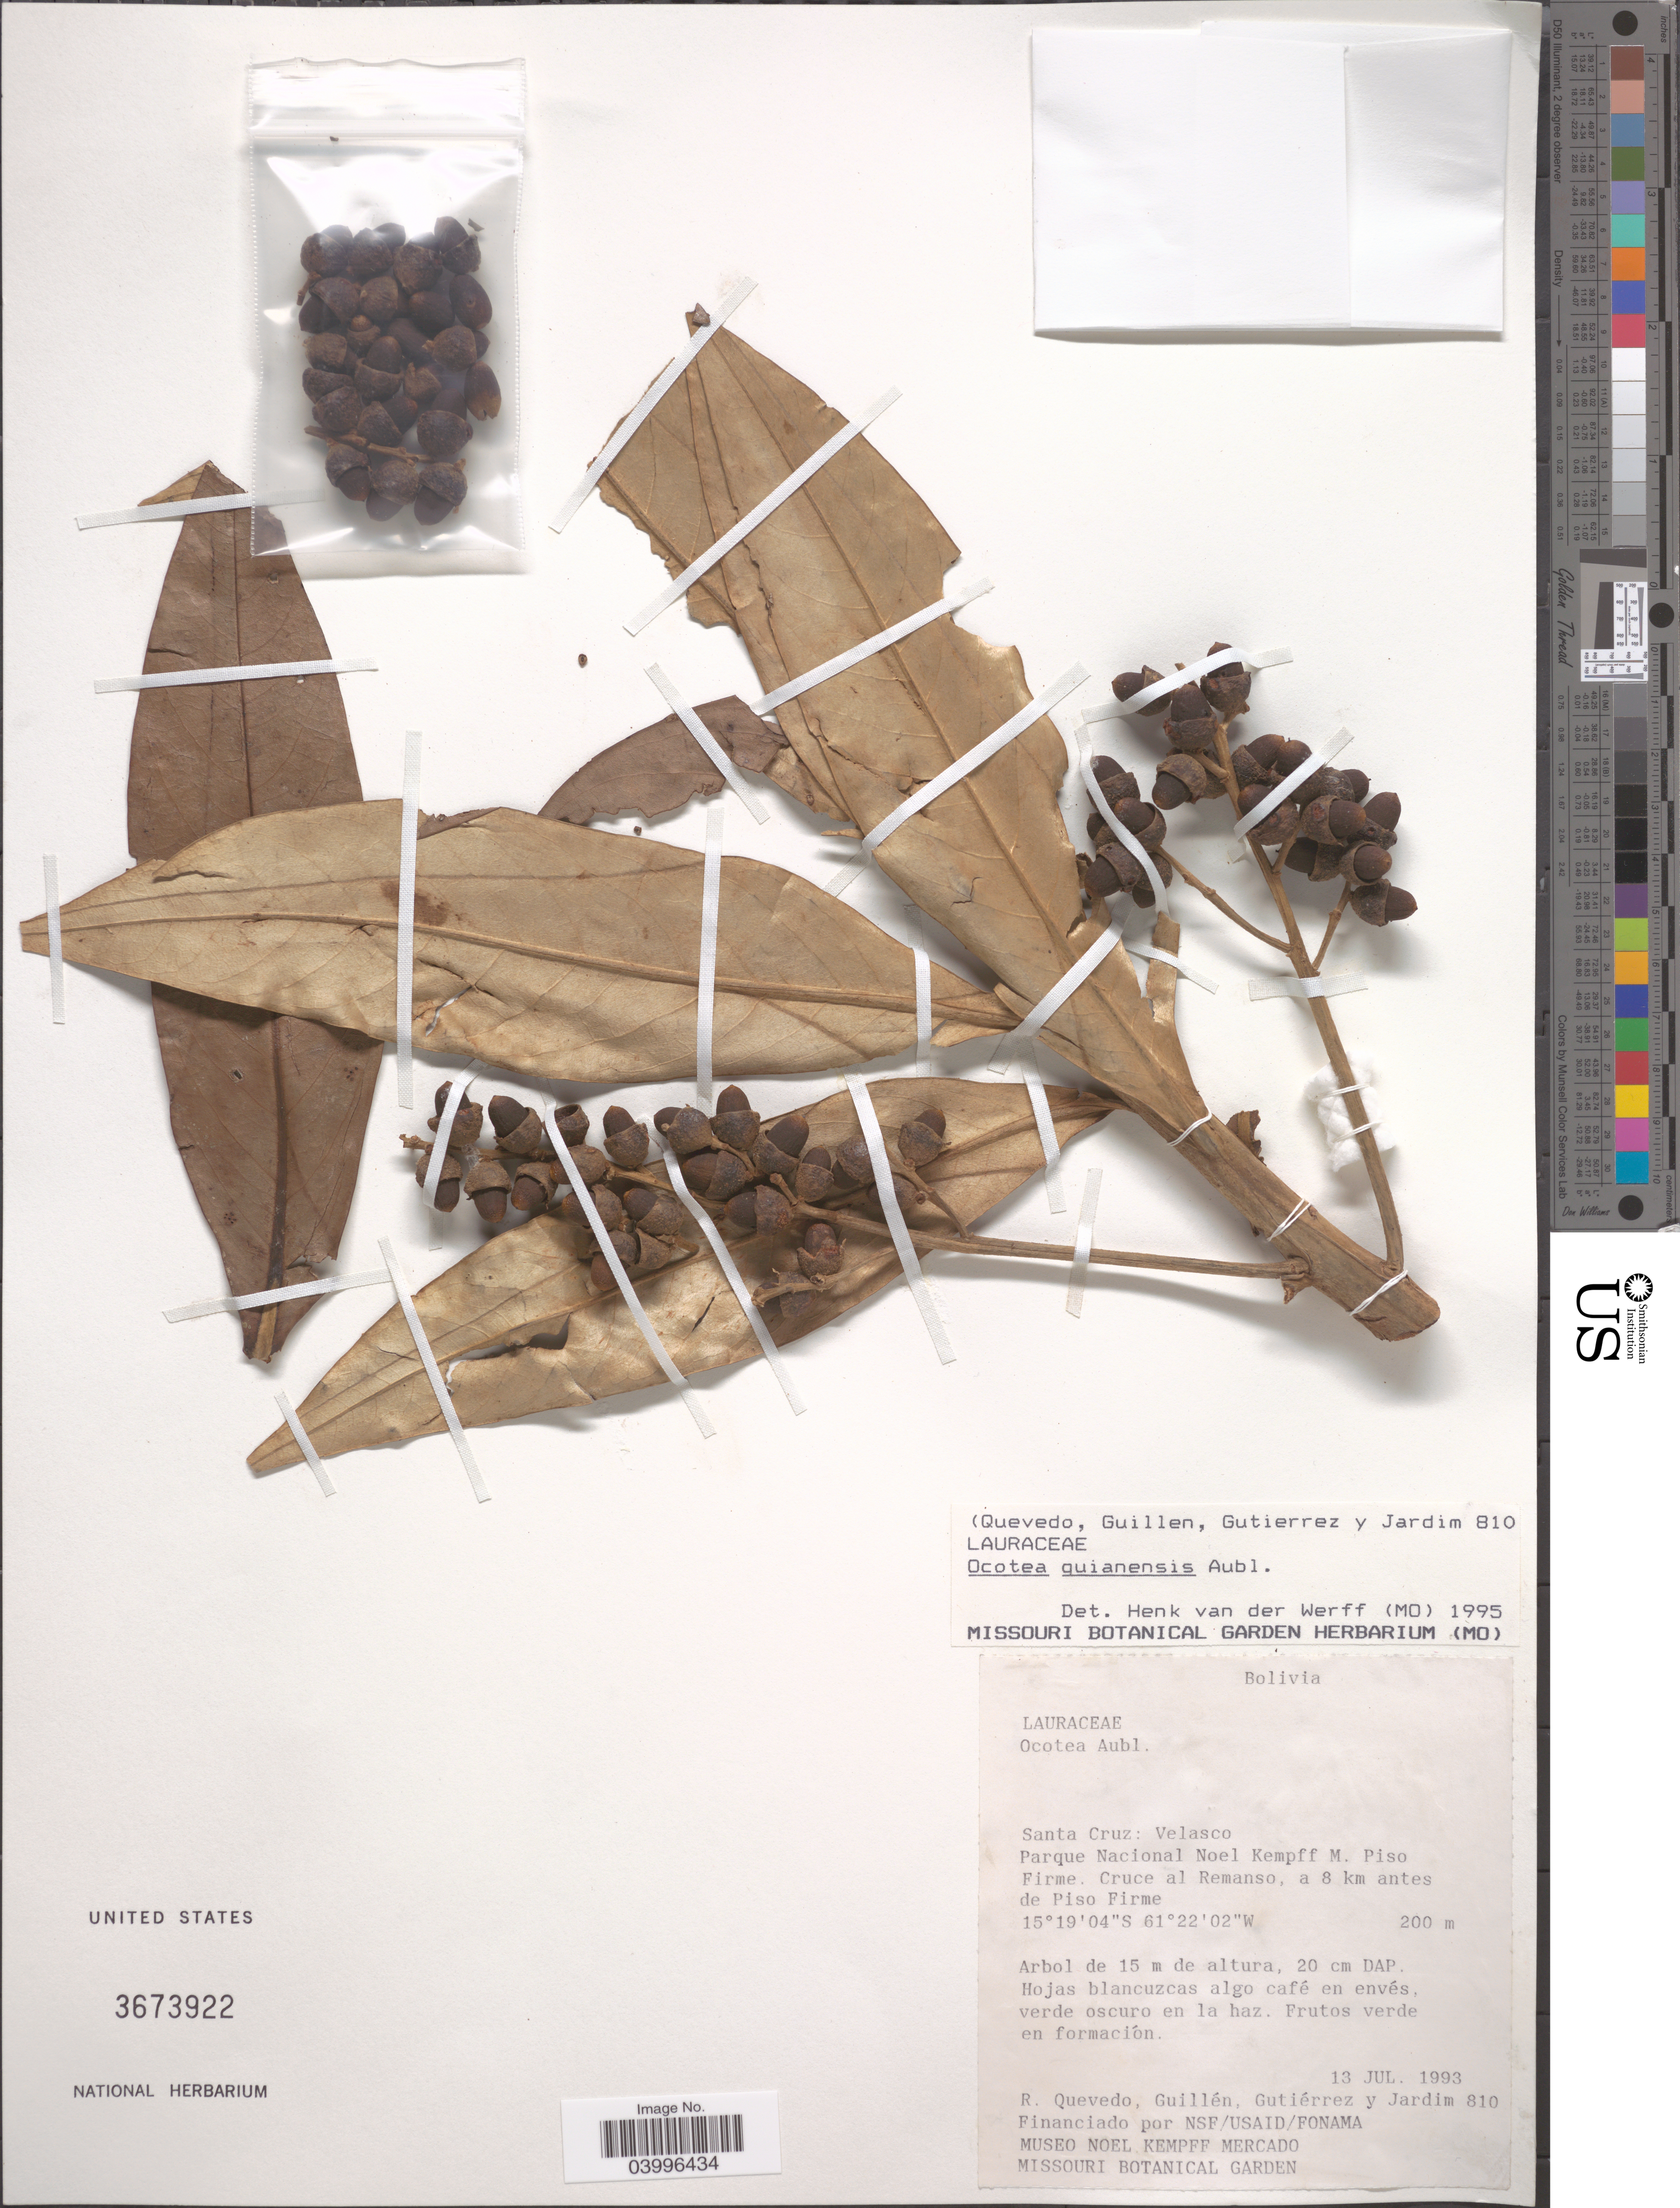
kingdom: Plantae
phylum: Tracheophyta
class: Magnoliopsida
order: Laurales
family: Lauraceae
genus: Ocotea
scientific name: Ocotea guianensis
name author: Aubl.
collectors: R. Quevedo, -- Guillen, Gutiérrez, -- & Jardim, --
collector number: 810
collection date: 1993-07-13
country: Bolivia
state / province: Santa Cruz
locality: Santa Cruz: Velasco. Parque Noel Kempff M. Piso Firme. Cruce al Remanso, a 8 km antes de Piso Firme.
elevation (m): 200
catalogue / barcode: US 3673922